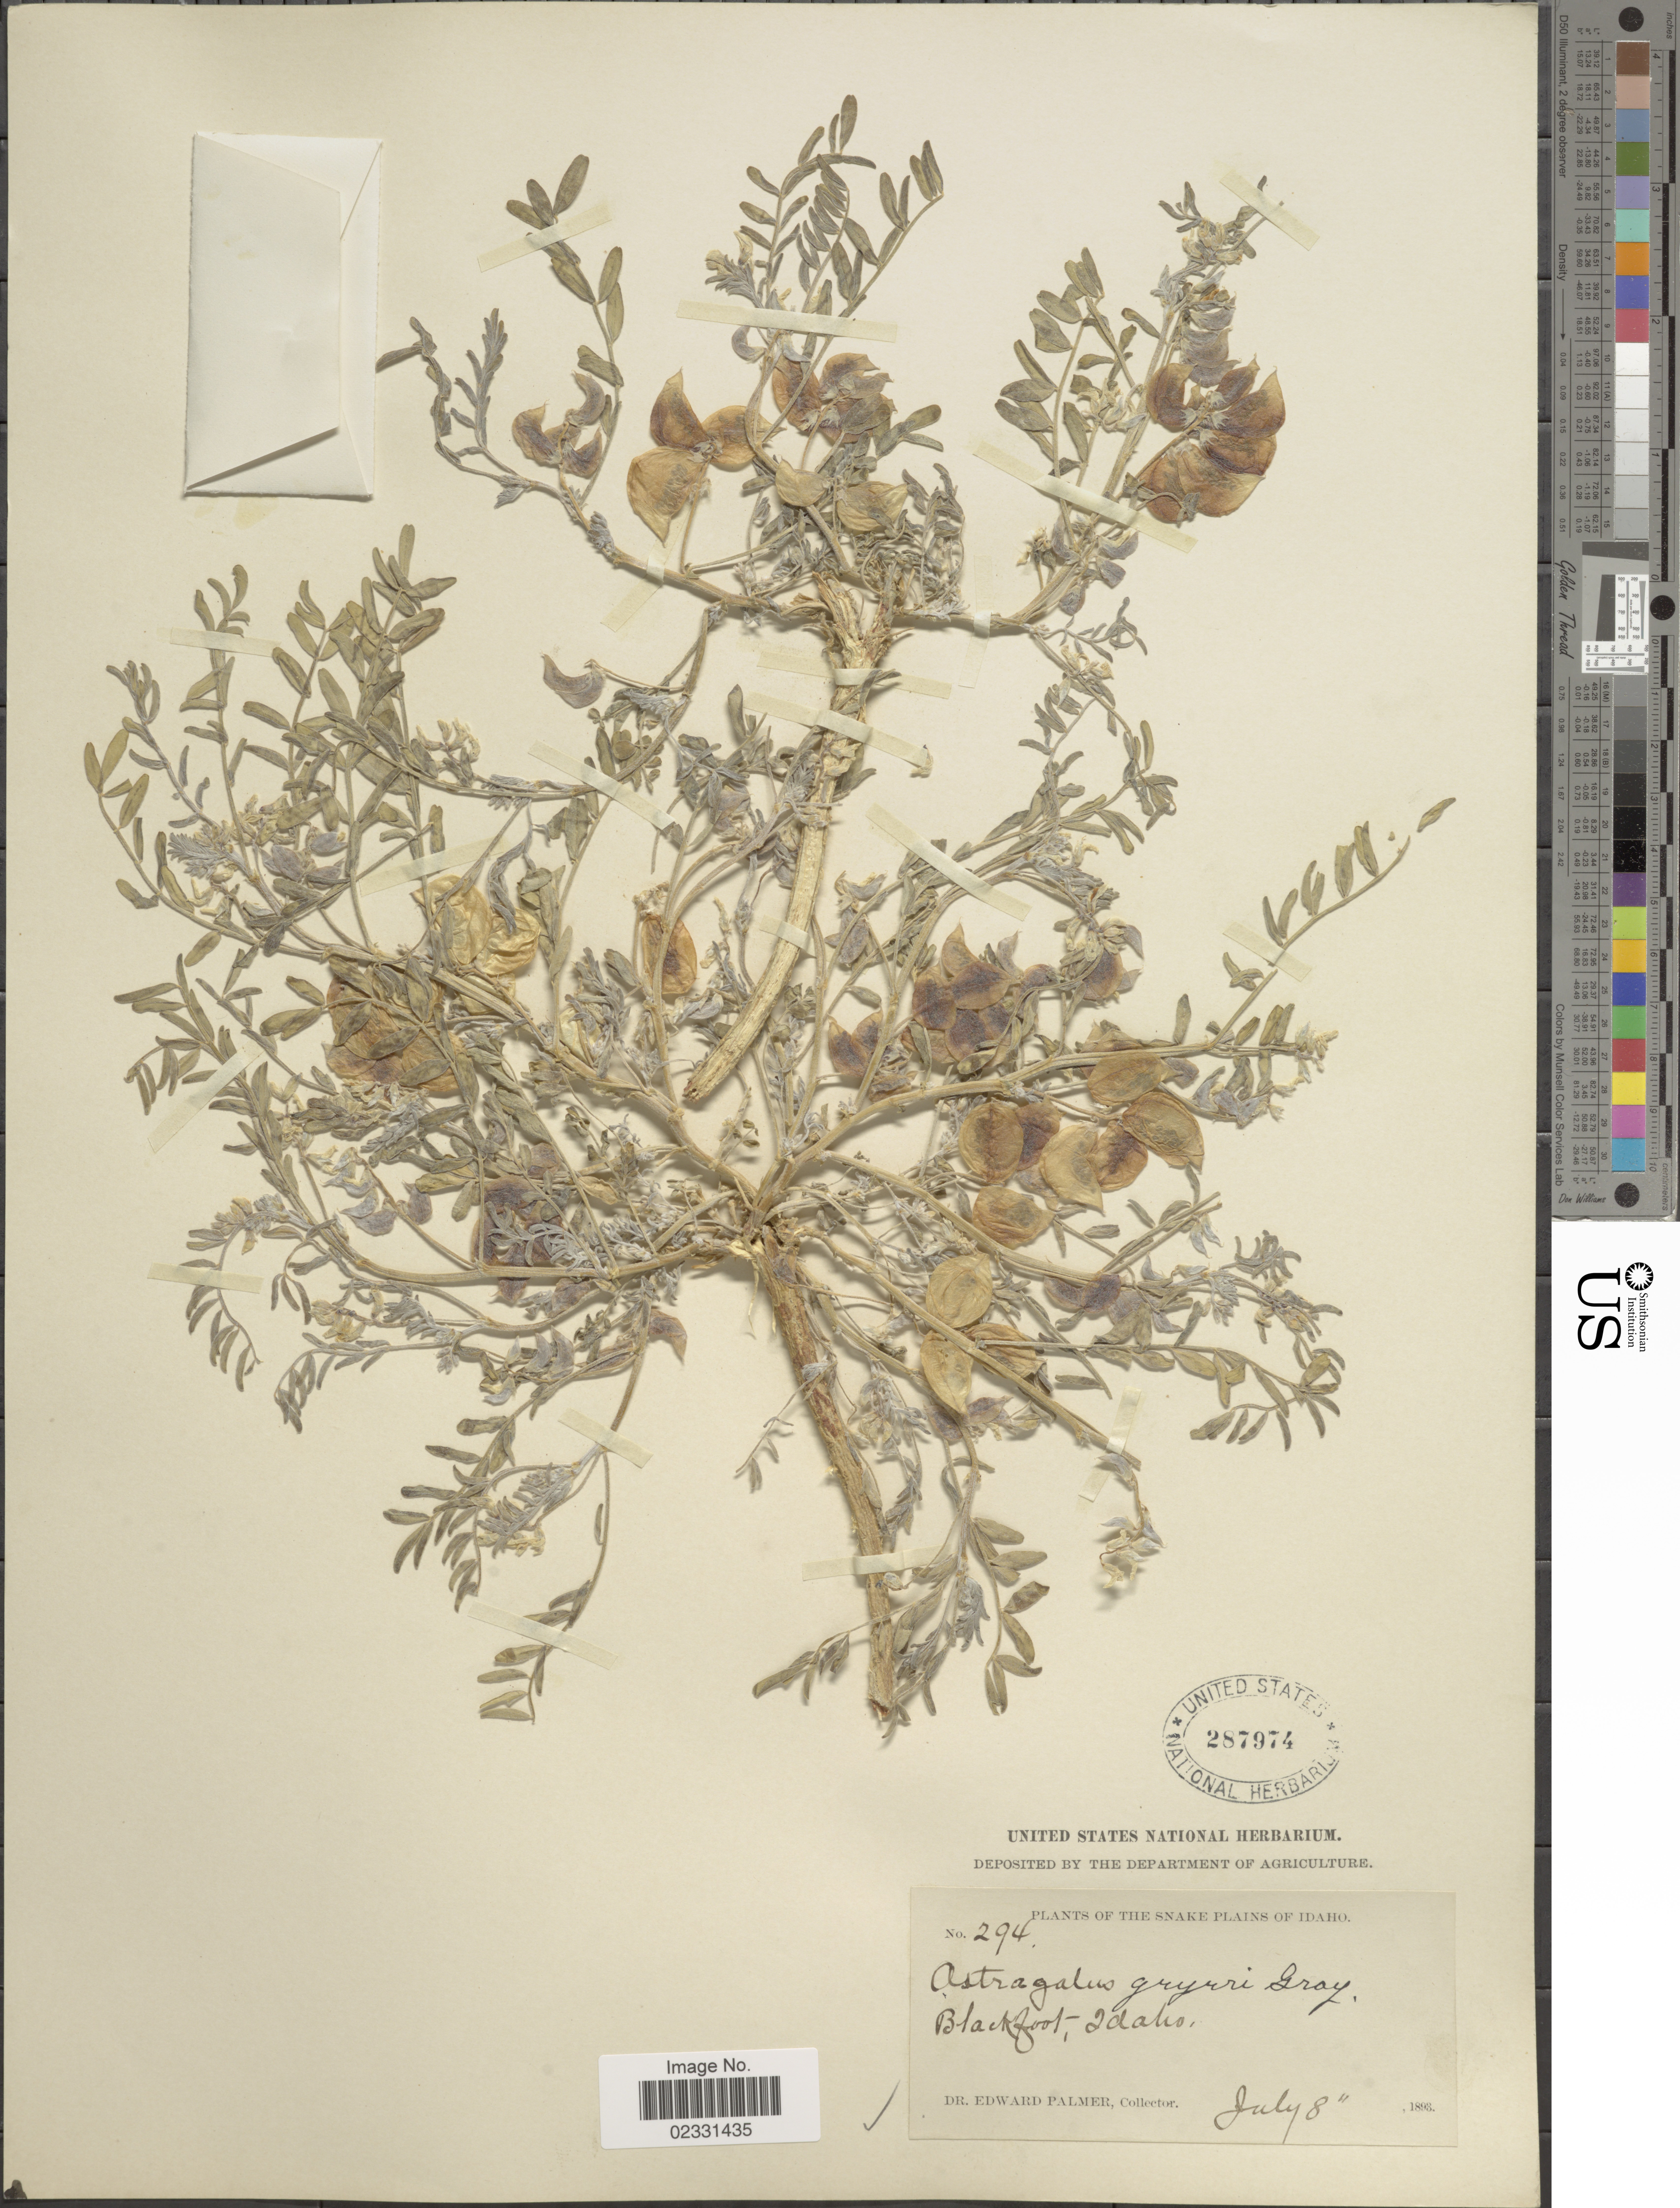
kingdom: Plantae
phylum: Tracheophyta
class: Magnoliopsida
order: Fabales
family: Fabaceae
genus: Astragalus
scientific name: Astragalus geyeri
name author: A. Gray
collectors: E. Palmer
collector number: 294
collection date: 1893-07-08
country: United States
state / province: Idaho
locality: The Snake Plains, Blackfoot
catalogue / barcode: US 287974